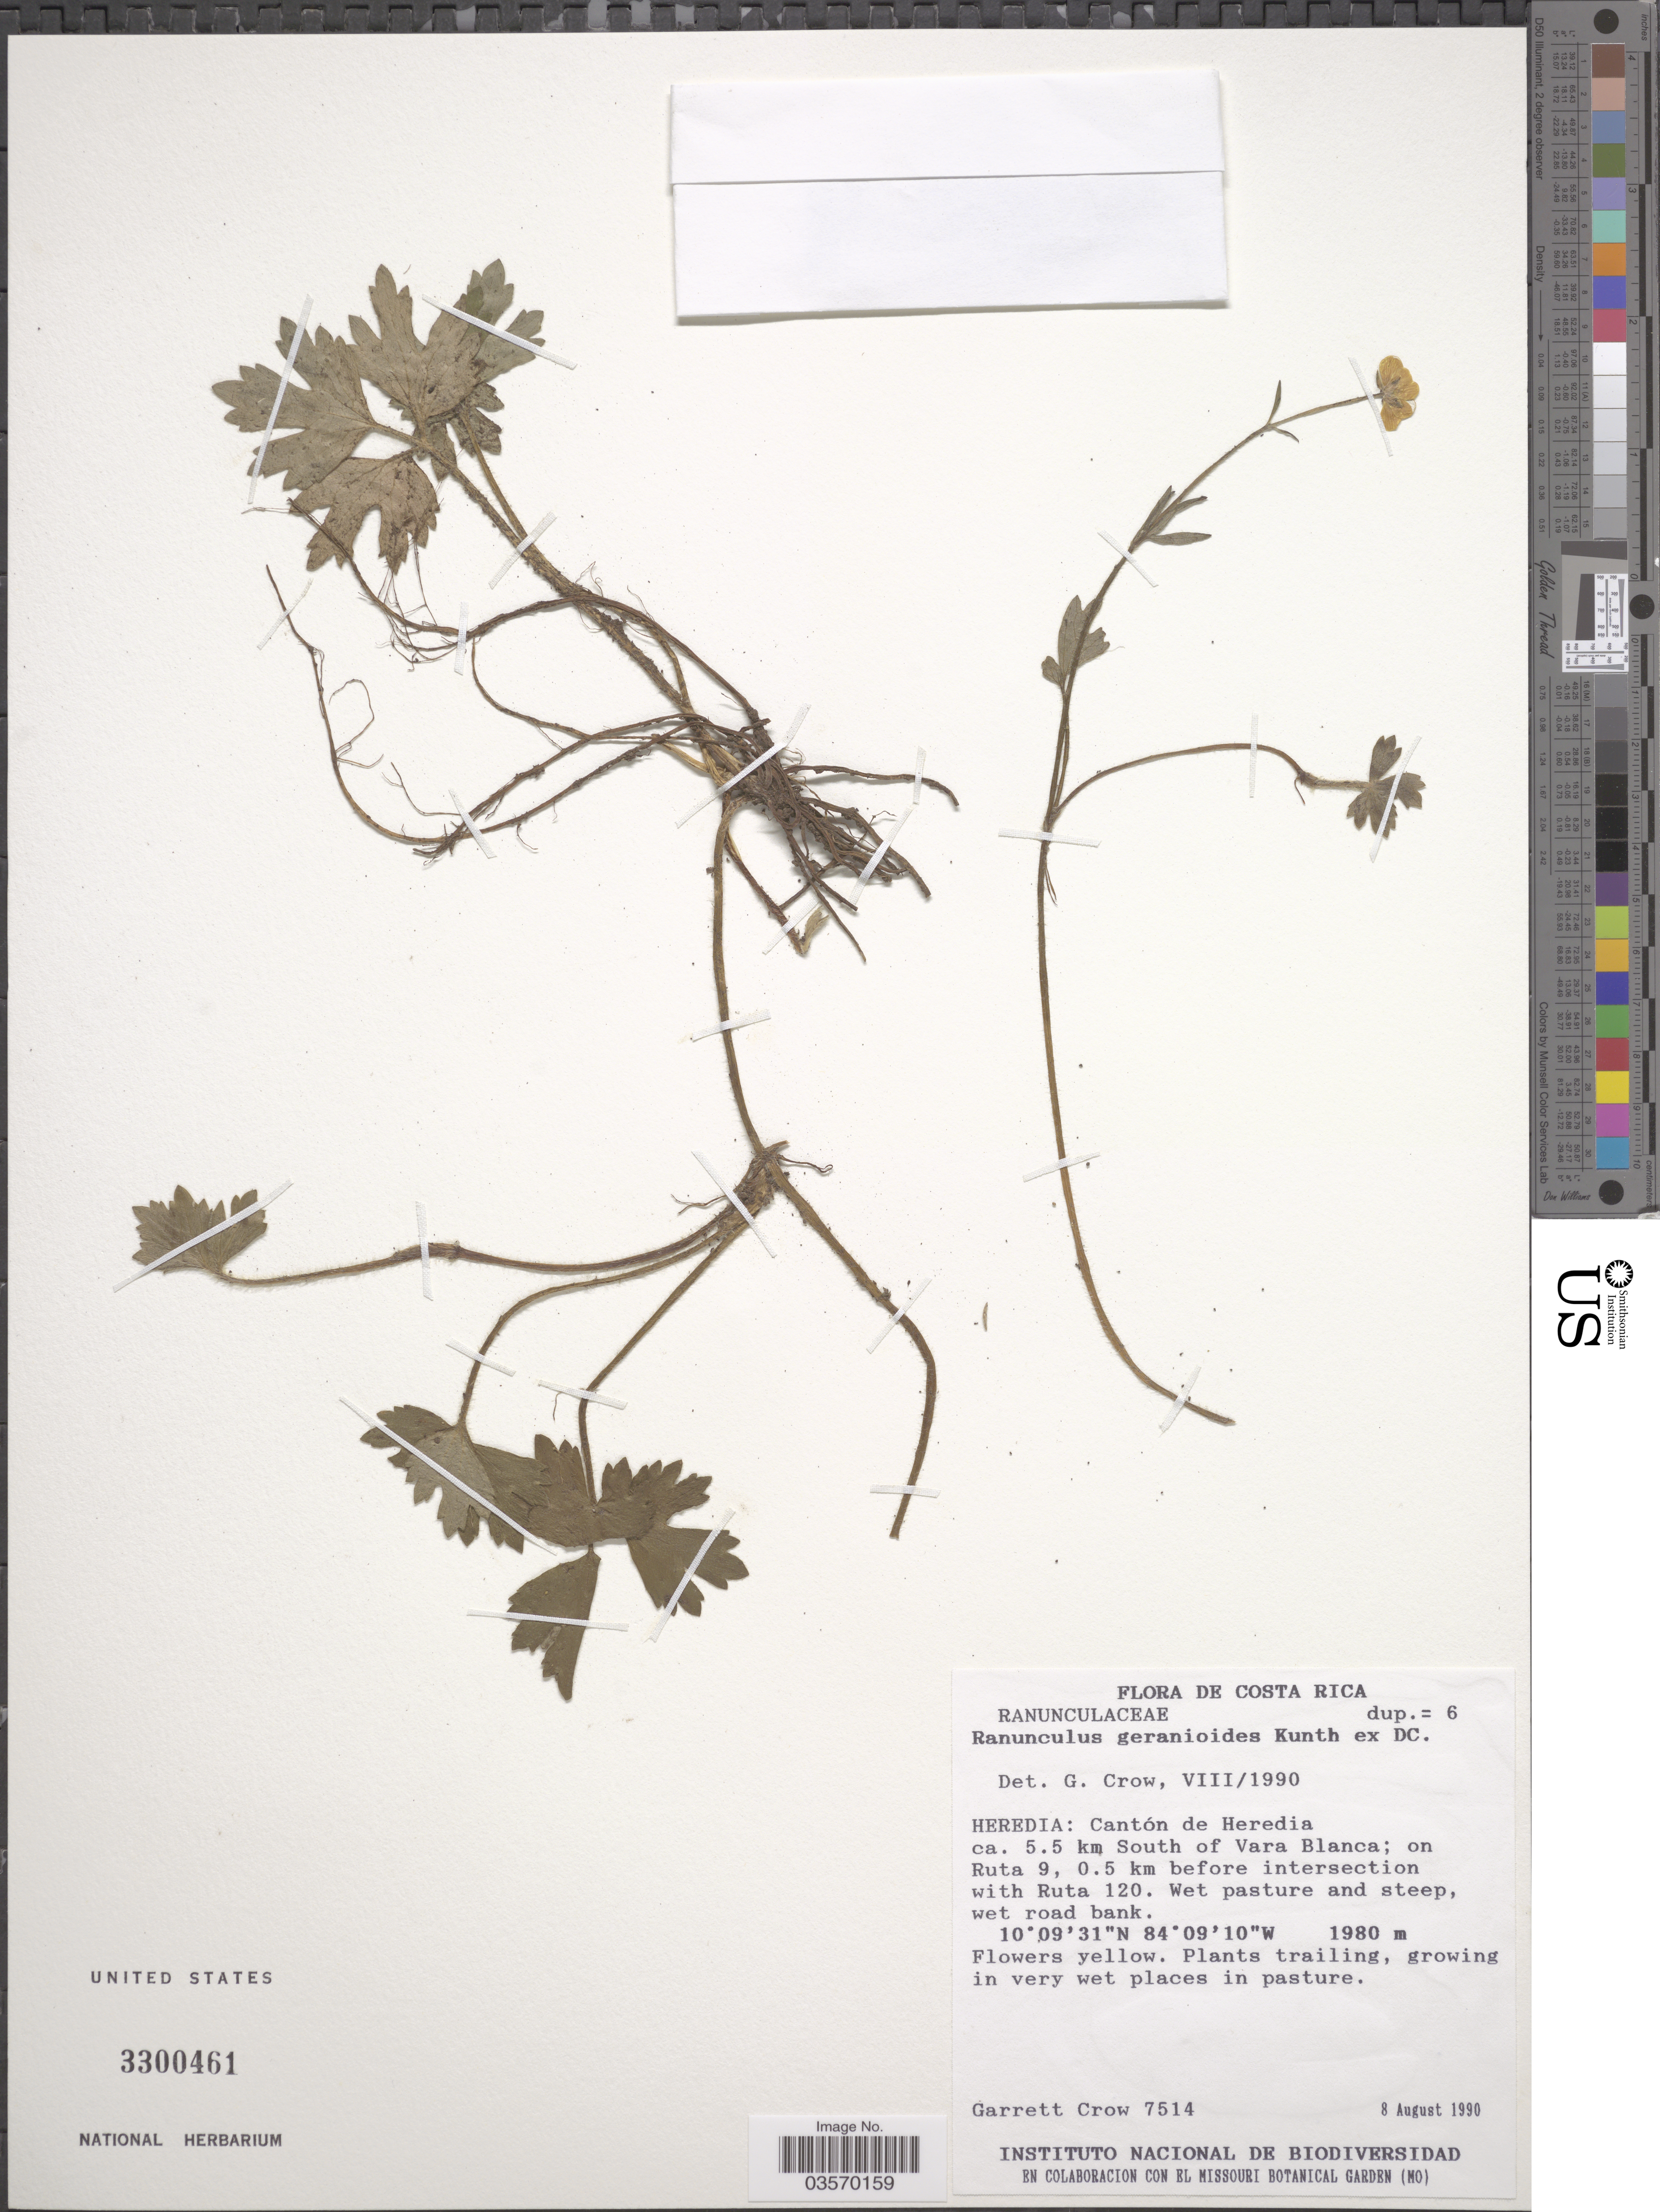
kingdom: Plantae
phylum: Tracheophyta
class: Magnoliopsida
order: Ranunculales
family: Ranunculaceae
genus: Ranunculus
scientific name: Ranunculus flagelliformis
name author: Sm.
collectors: G. E. Crow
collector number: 7514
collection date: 1990-08-08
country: Costa Rica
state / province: Heredia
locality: Cantón de Heredia ca. 5.5 km South of Vara Blanca; on Ruta 9, 0.5 km before intersection with Ruta 120.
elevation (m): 1980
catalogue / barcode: US 3300461